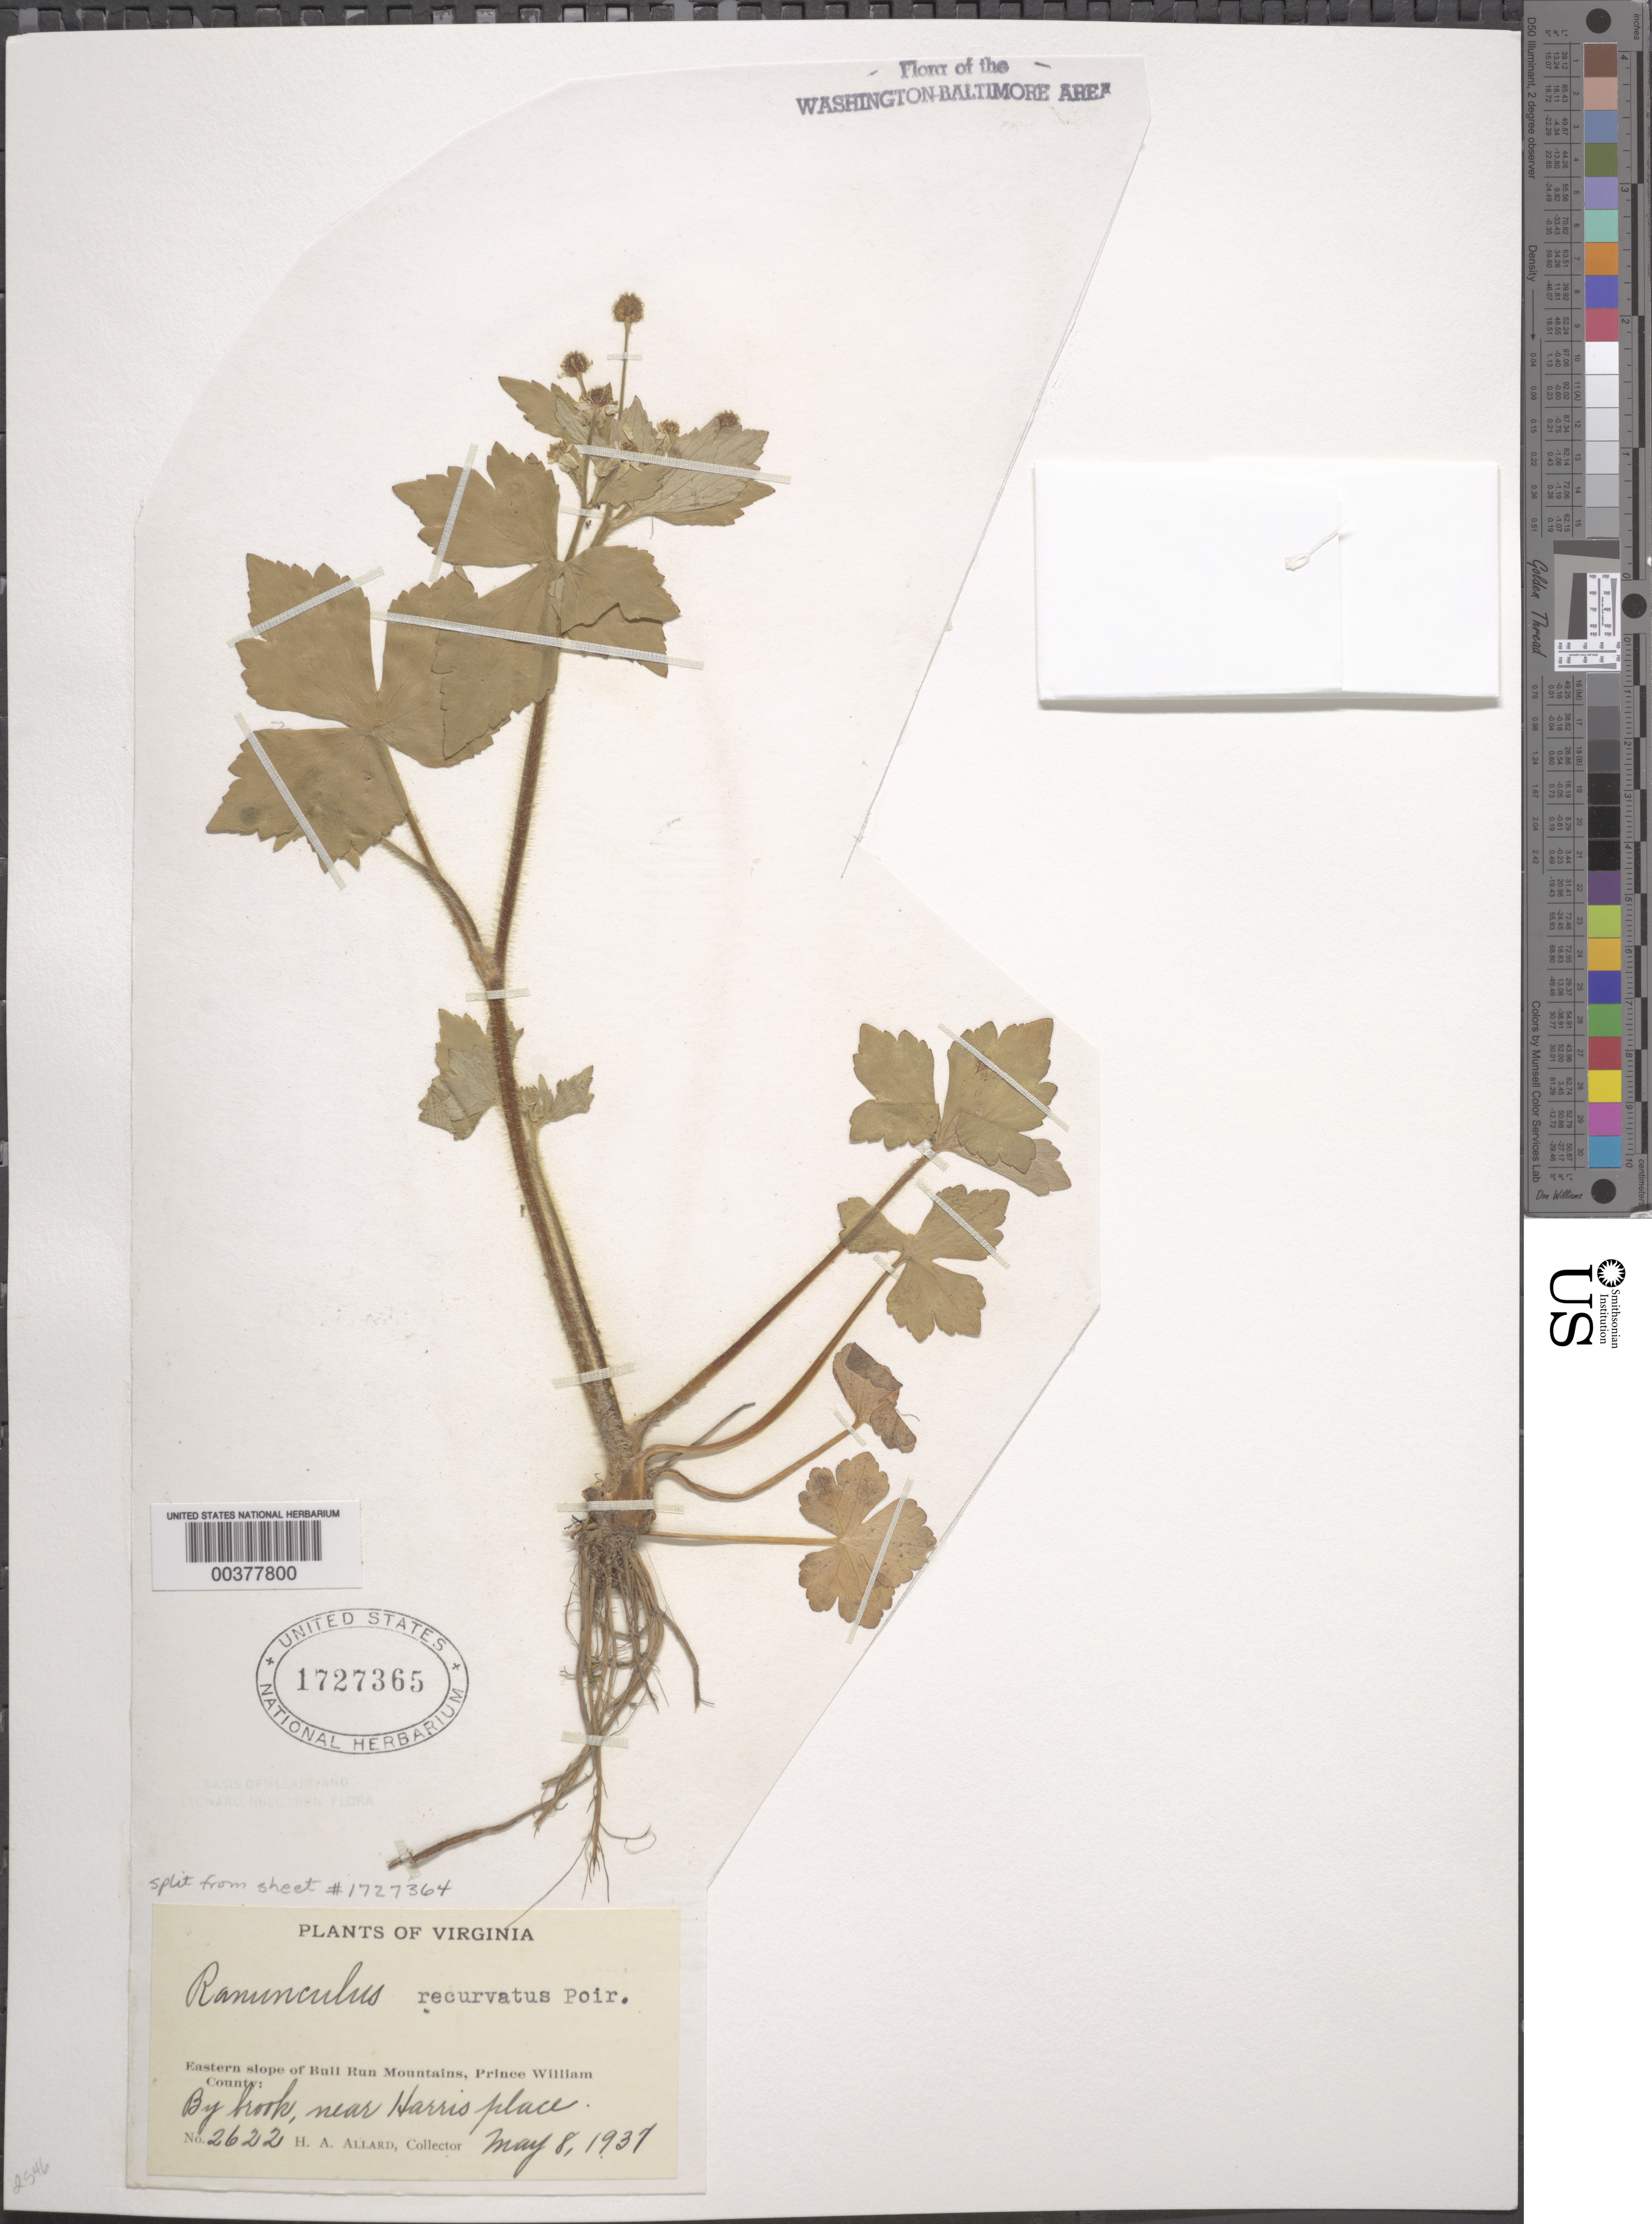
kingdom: Plantae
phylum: Tracheophyta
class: Magnoliopsida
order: Ranunculales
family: Ranunculaceae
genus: Ranunculus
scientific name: Ranunculus recurvatus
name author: Poir.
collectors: H. A. Allard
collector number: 2622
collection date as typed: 08 May 1937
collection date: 1937-05-08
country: United States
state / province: Virginia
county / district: Fauquier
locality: Harris place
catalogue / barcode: US 1727365